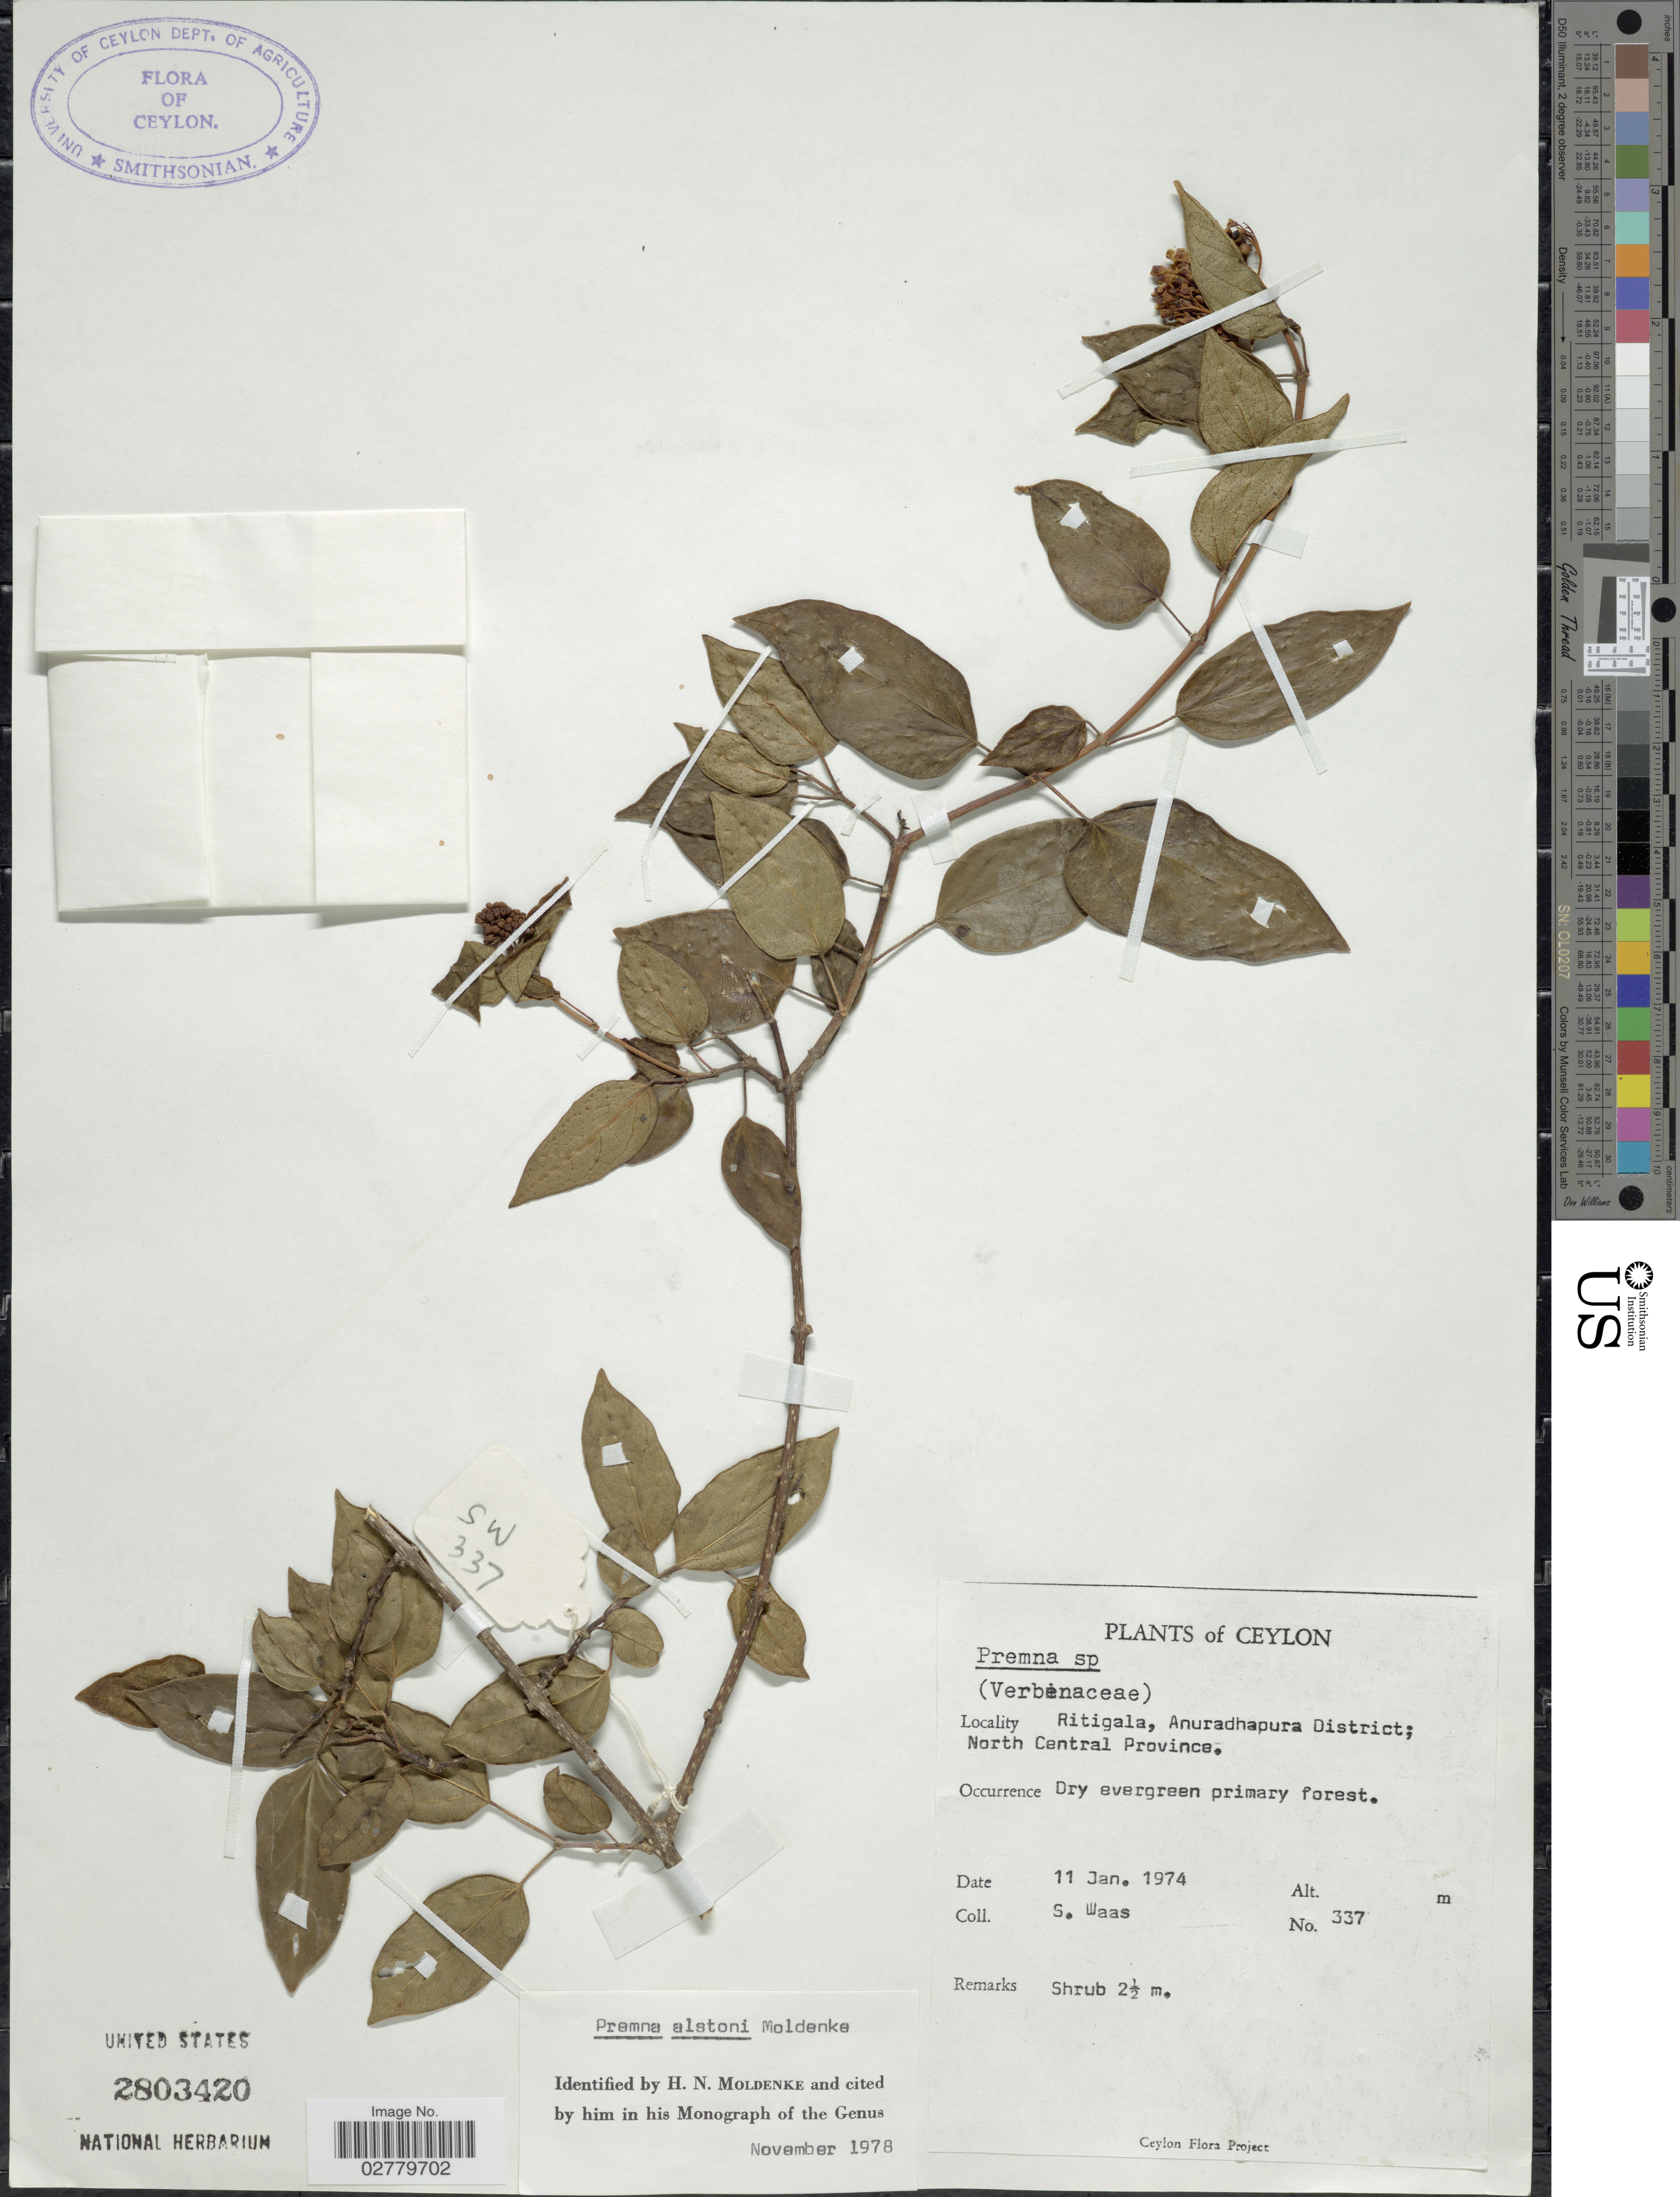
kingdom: Plantae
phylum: Tracheophyta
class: Magnoliopsida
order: Lamiales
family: Lamiaceae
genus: Premna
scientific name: Premna alstonii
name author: Moldenke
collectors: S. Waas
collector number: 337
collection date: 1974-01-11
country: Sri Lanka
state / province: North Central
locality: Ceylon. Ritigala, Anuradhapura District.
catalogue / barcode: US 2803420